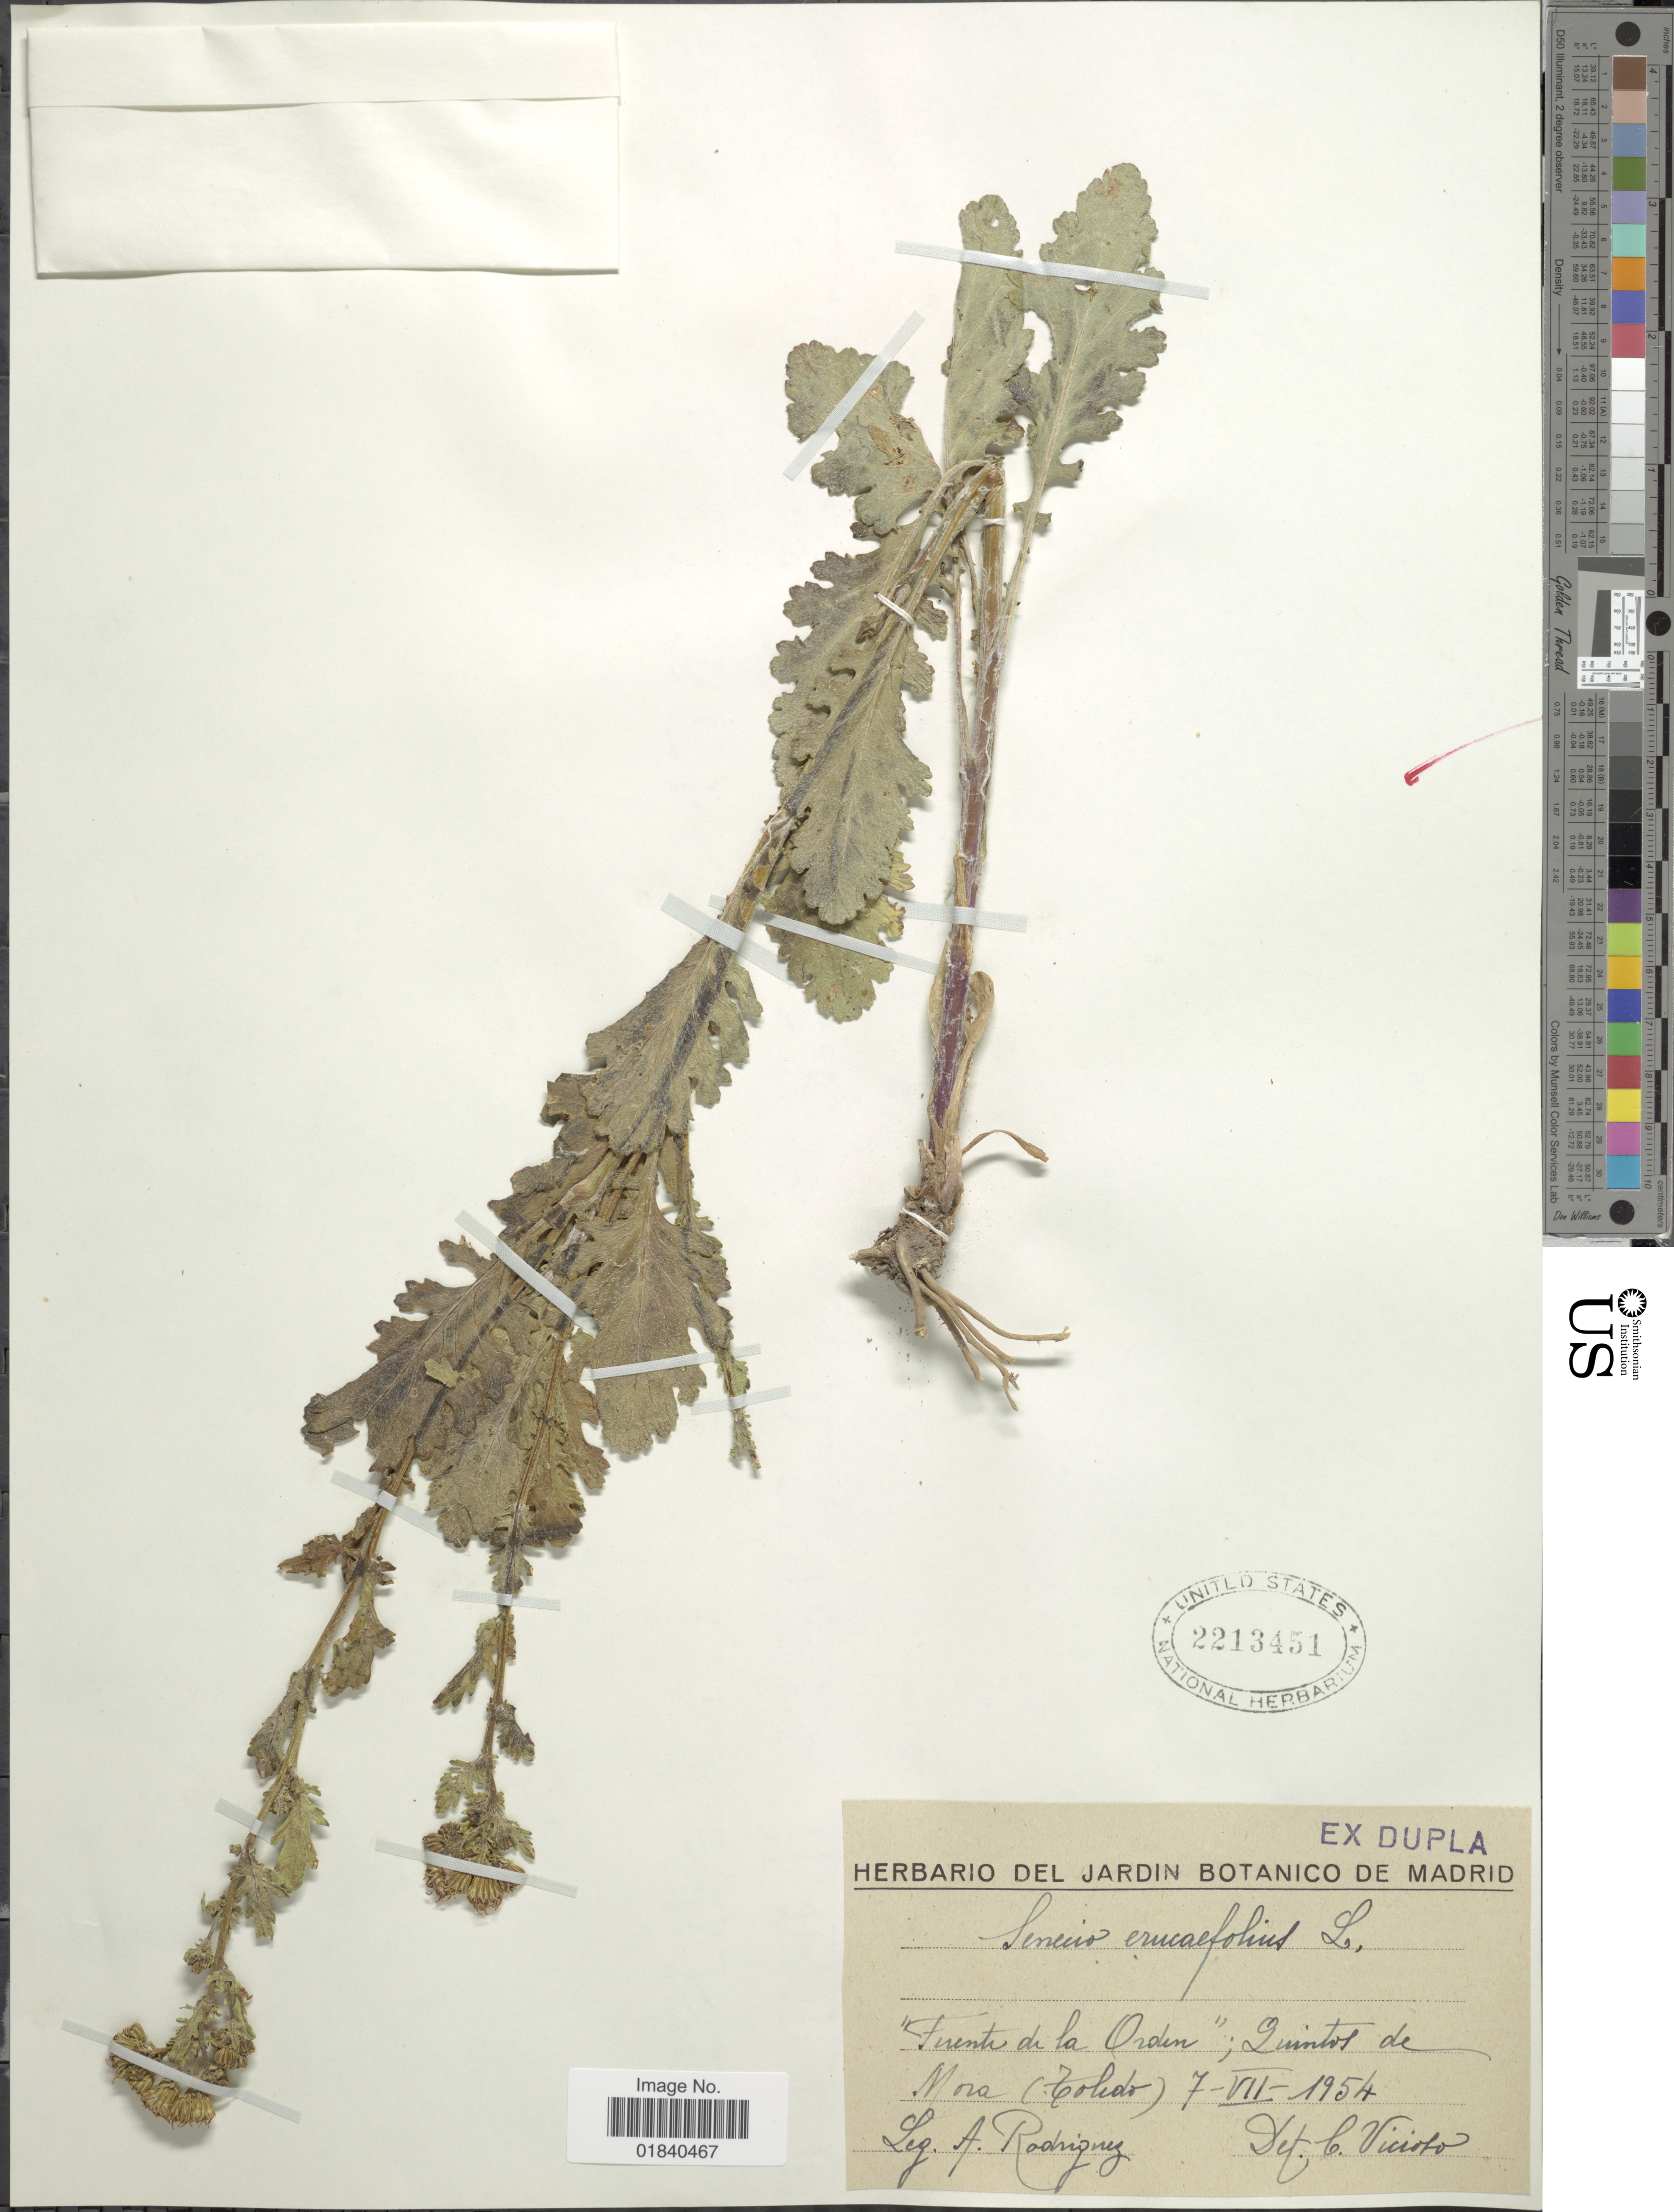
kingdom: Plantae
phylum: Tracheophyta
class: Magnoliopsida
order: Asterales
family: Asteraceae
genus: Jacobaea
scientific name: Jacobaea erucifolia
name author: (L.) G. Gaertn. et al.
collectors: A. Rodriquez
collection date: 1954-07-07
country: Spain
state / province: Castilla-La Mancha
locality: Fuente de la Ordin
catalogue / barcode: US 2213451